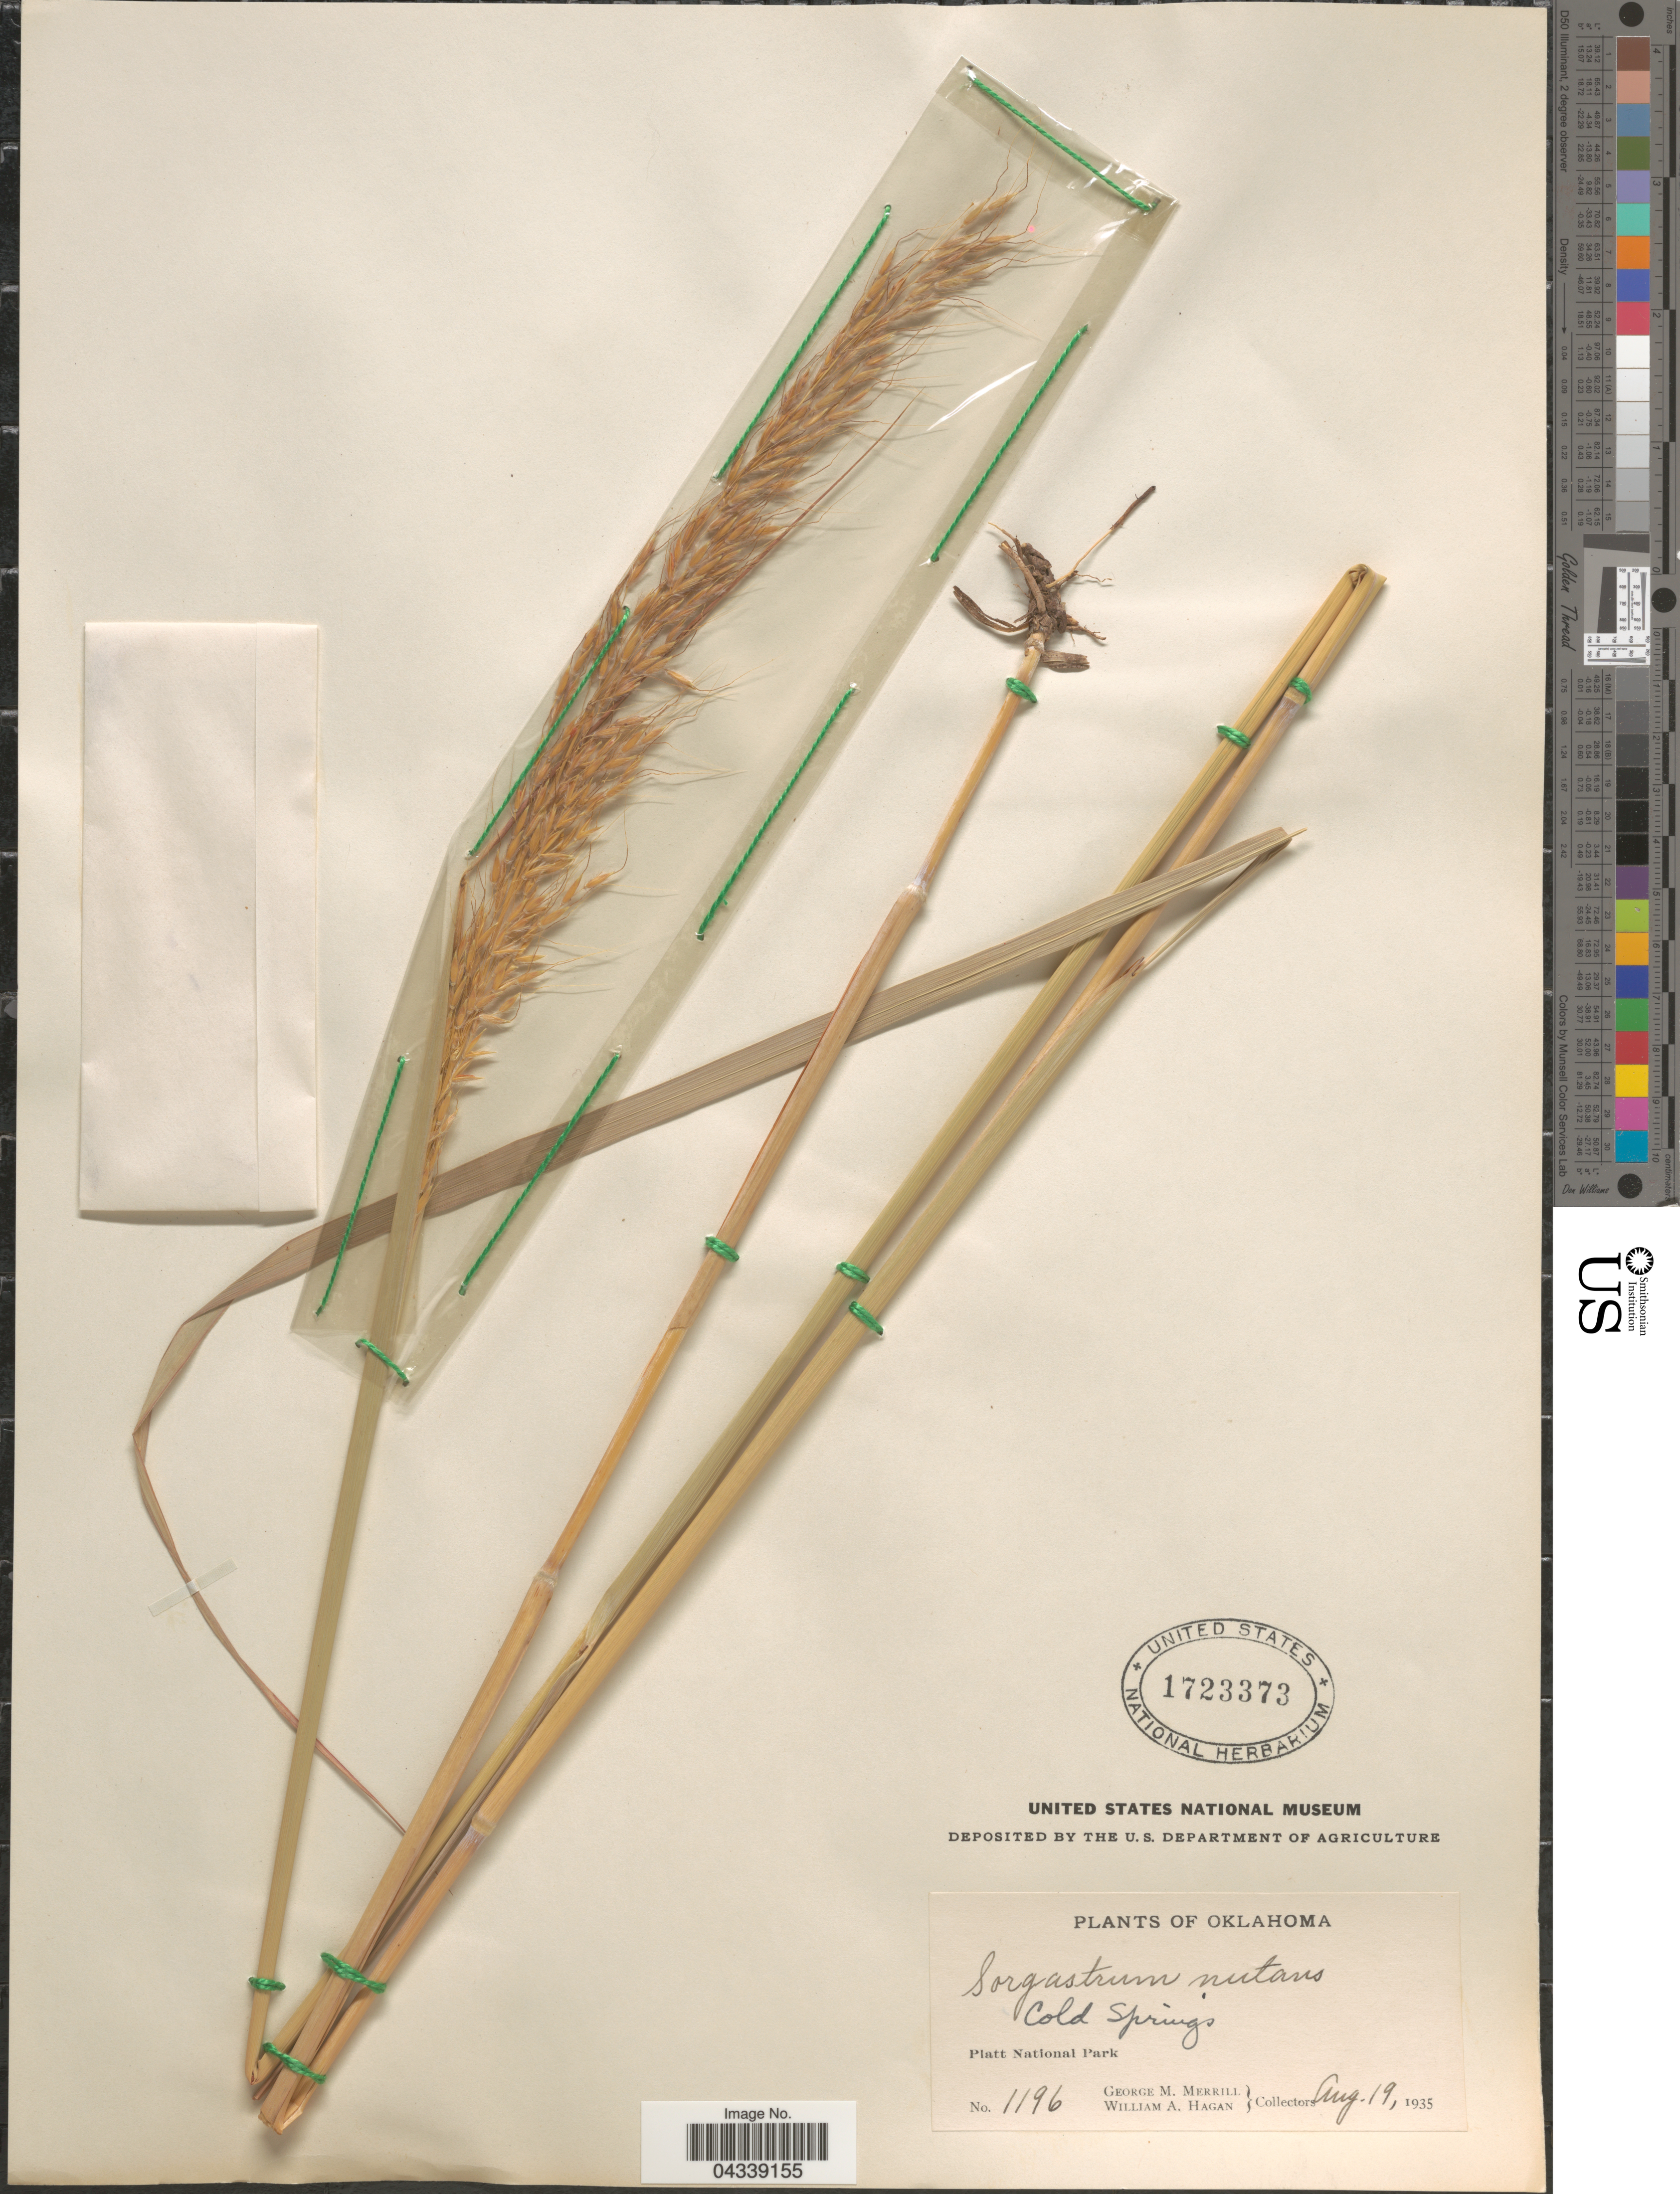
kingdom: Plantae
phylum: Tracheophyta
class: Liliopsida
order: Poales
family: Poaceae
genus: Sorghastrum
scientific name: Sorghastrum nutans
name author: (L.) Nash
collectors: G. M. Merrill & W. Hagan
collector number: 1196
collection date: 1935-08-19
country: United States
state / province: Oklahoma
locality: Cold Springs. Platt National Park.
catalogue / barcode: US 1723373